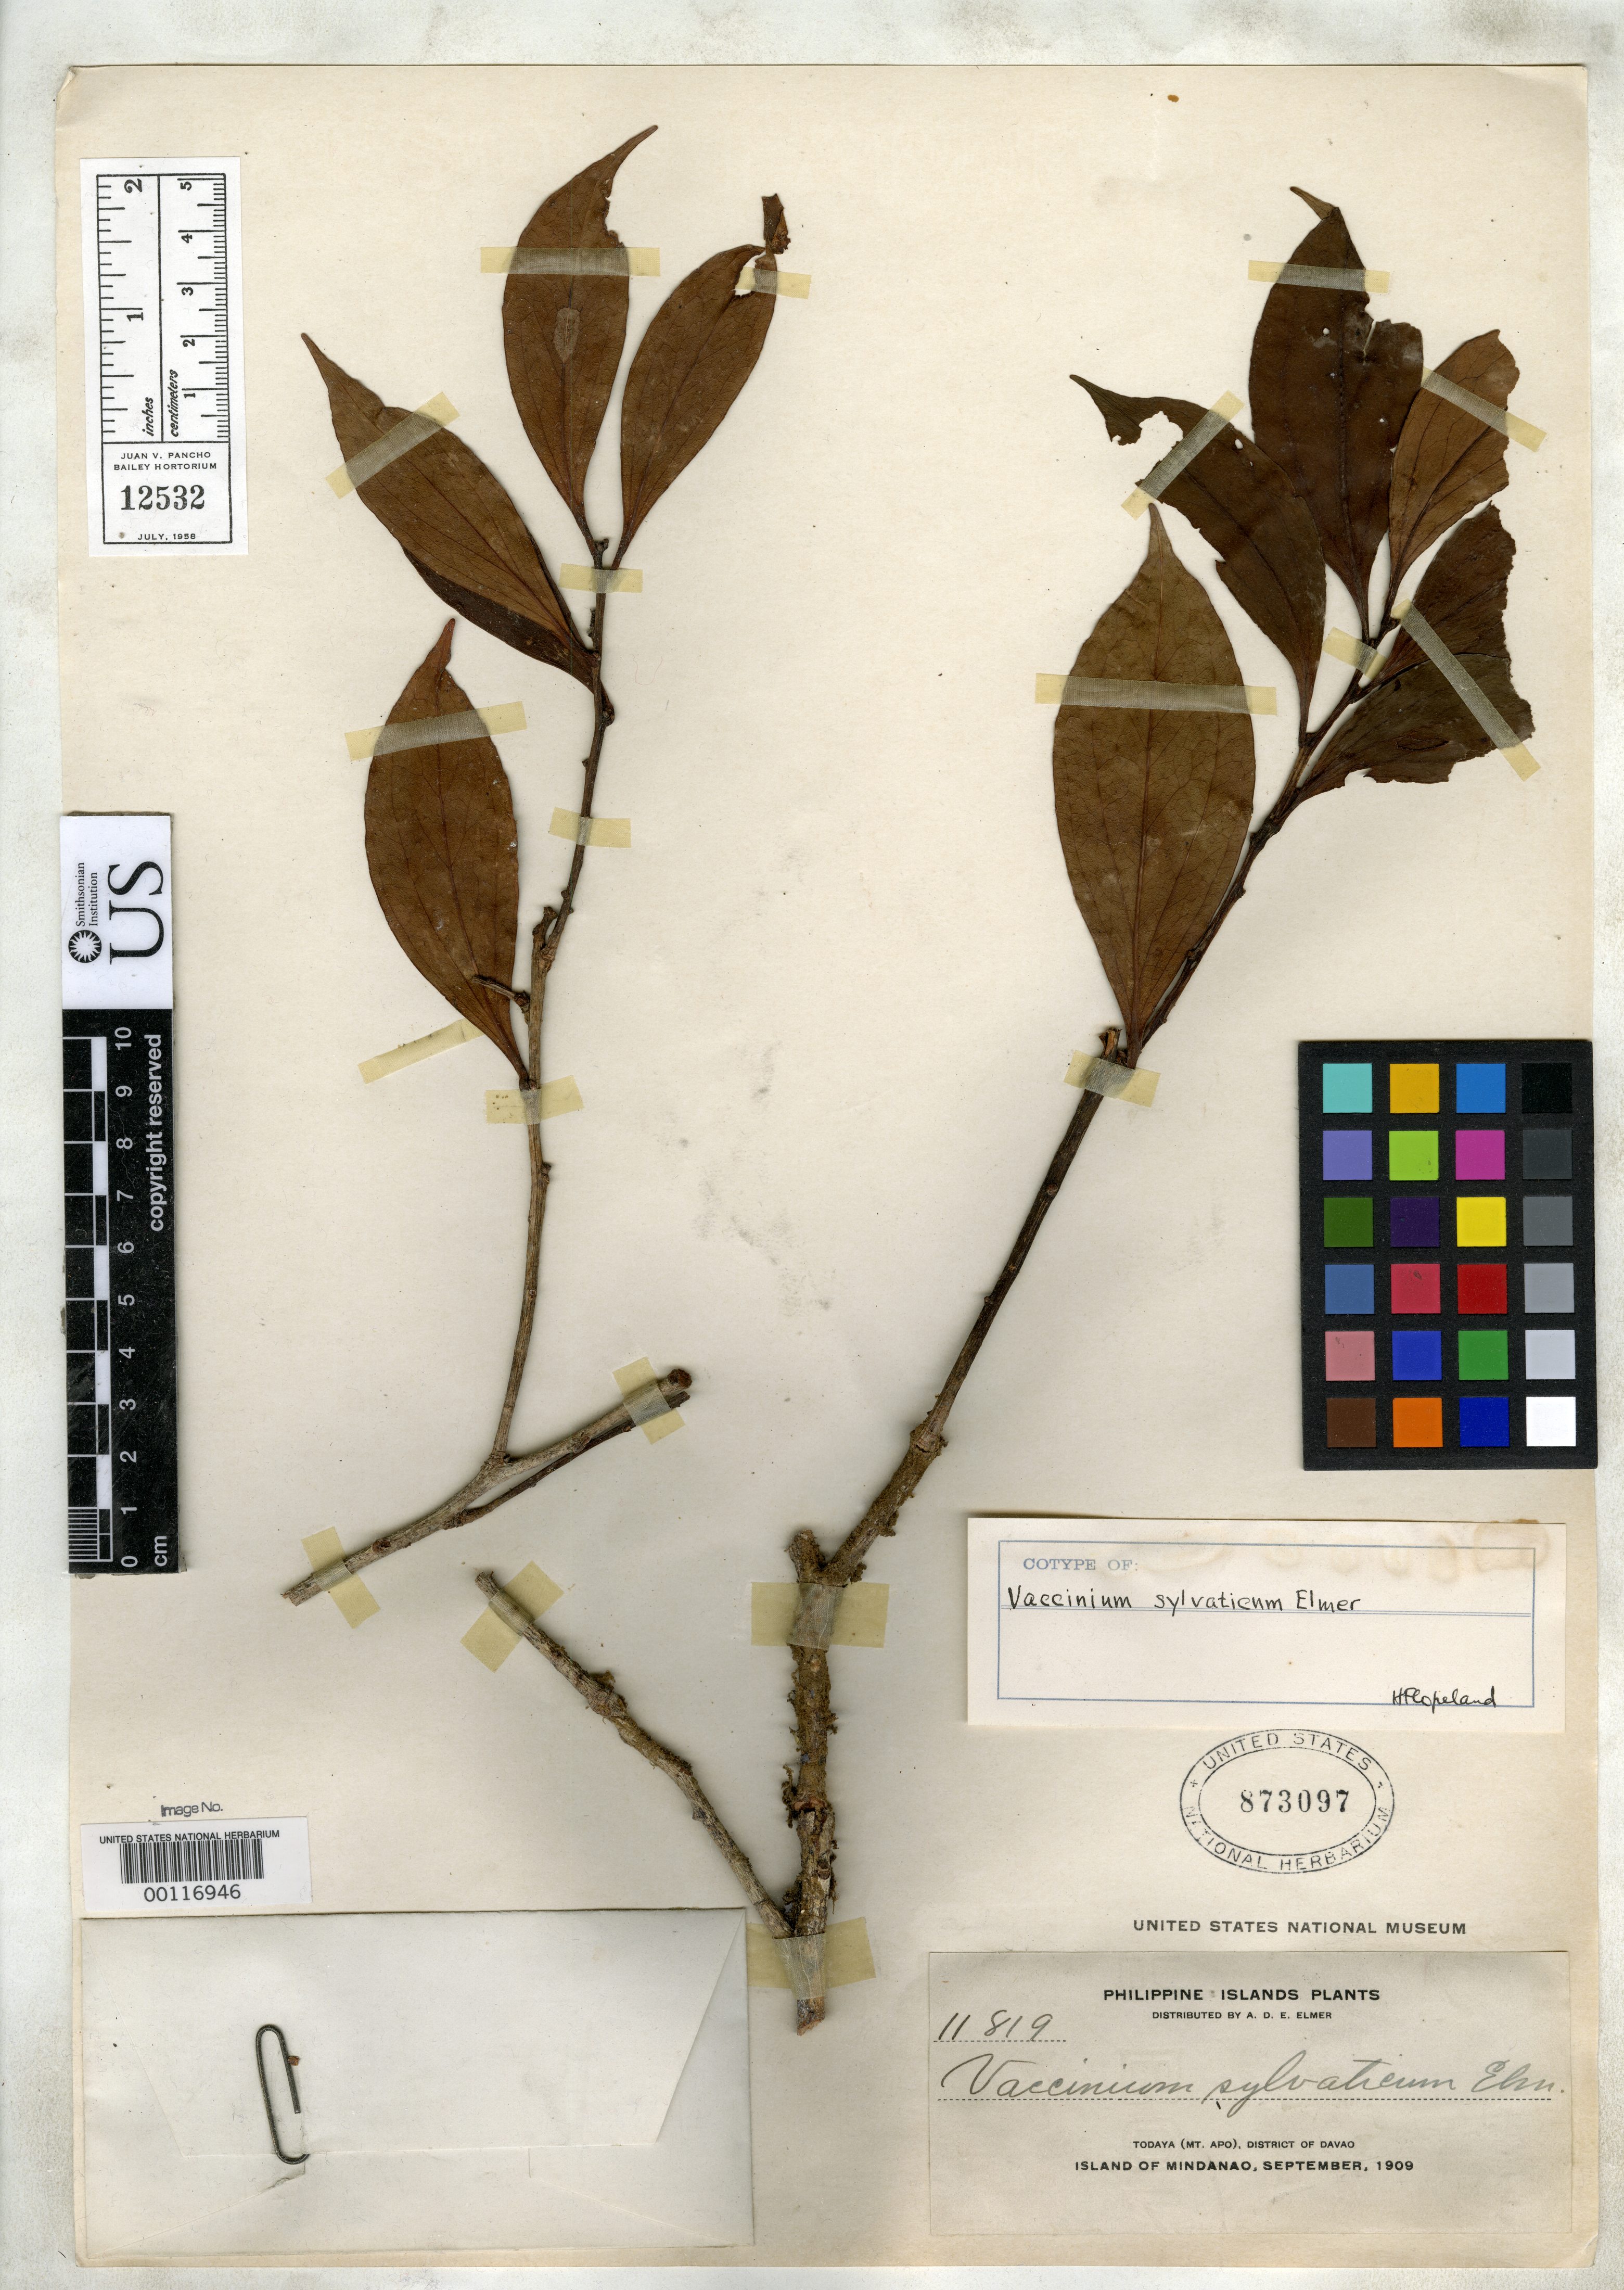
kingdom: Plantae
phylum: Tracheophyta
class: Magnoliopsida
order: Ericales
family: Ericaceae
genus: Vaccinium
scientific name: Vaccinium sylvaticum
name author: Elmer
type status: Isotype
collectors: A. D. E. Elmer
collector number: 11819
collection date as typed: Sep 1909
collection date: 1909-09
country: Philippines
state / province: Davao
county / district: Davao del Sur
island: Mindanao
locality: Todaya, Mt. Apo.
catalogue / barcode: US 873097